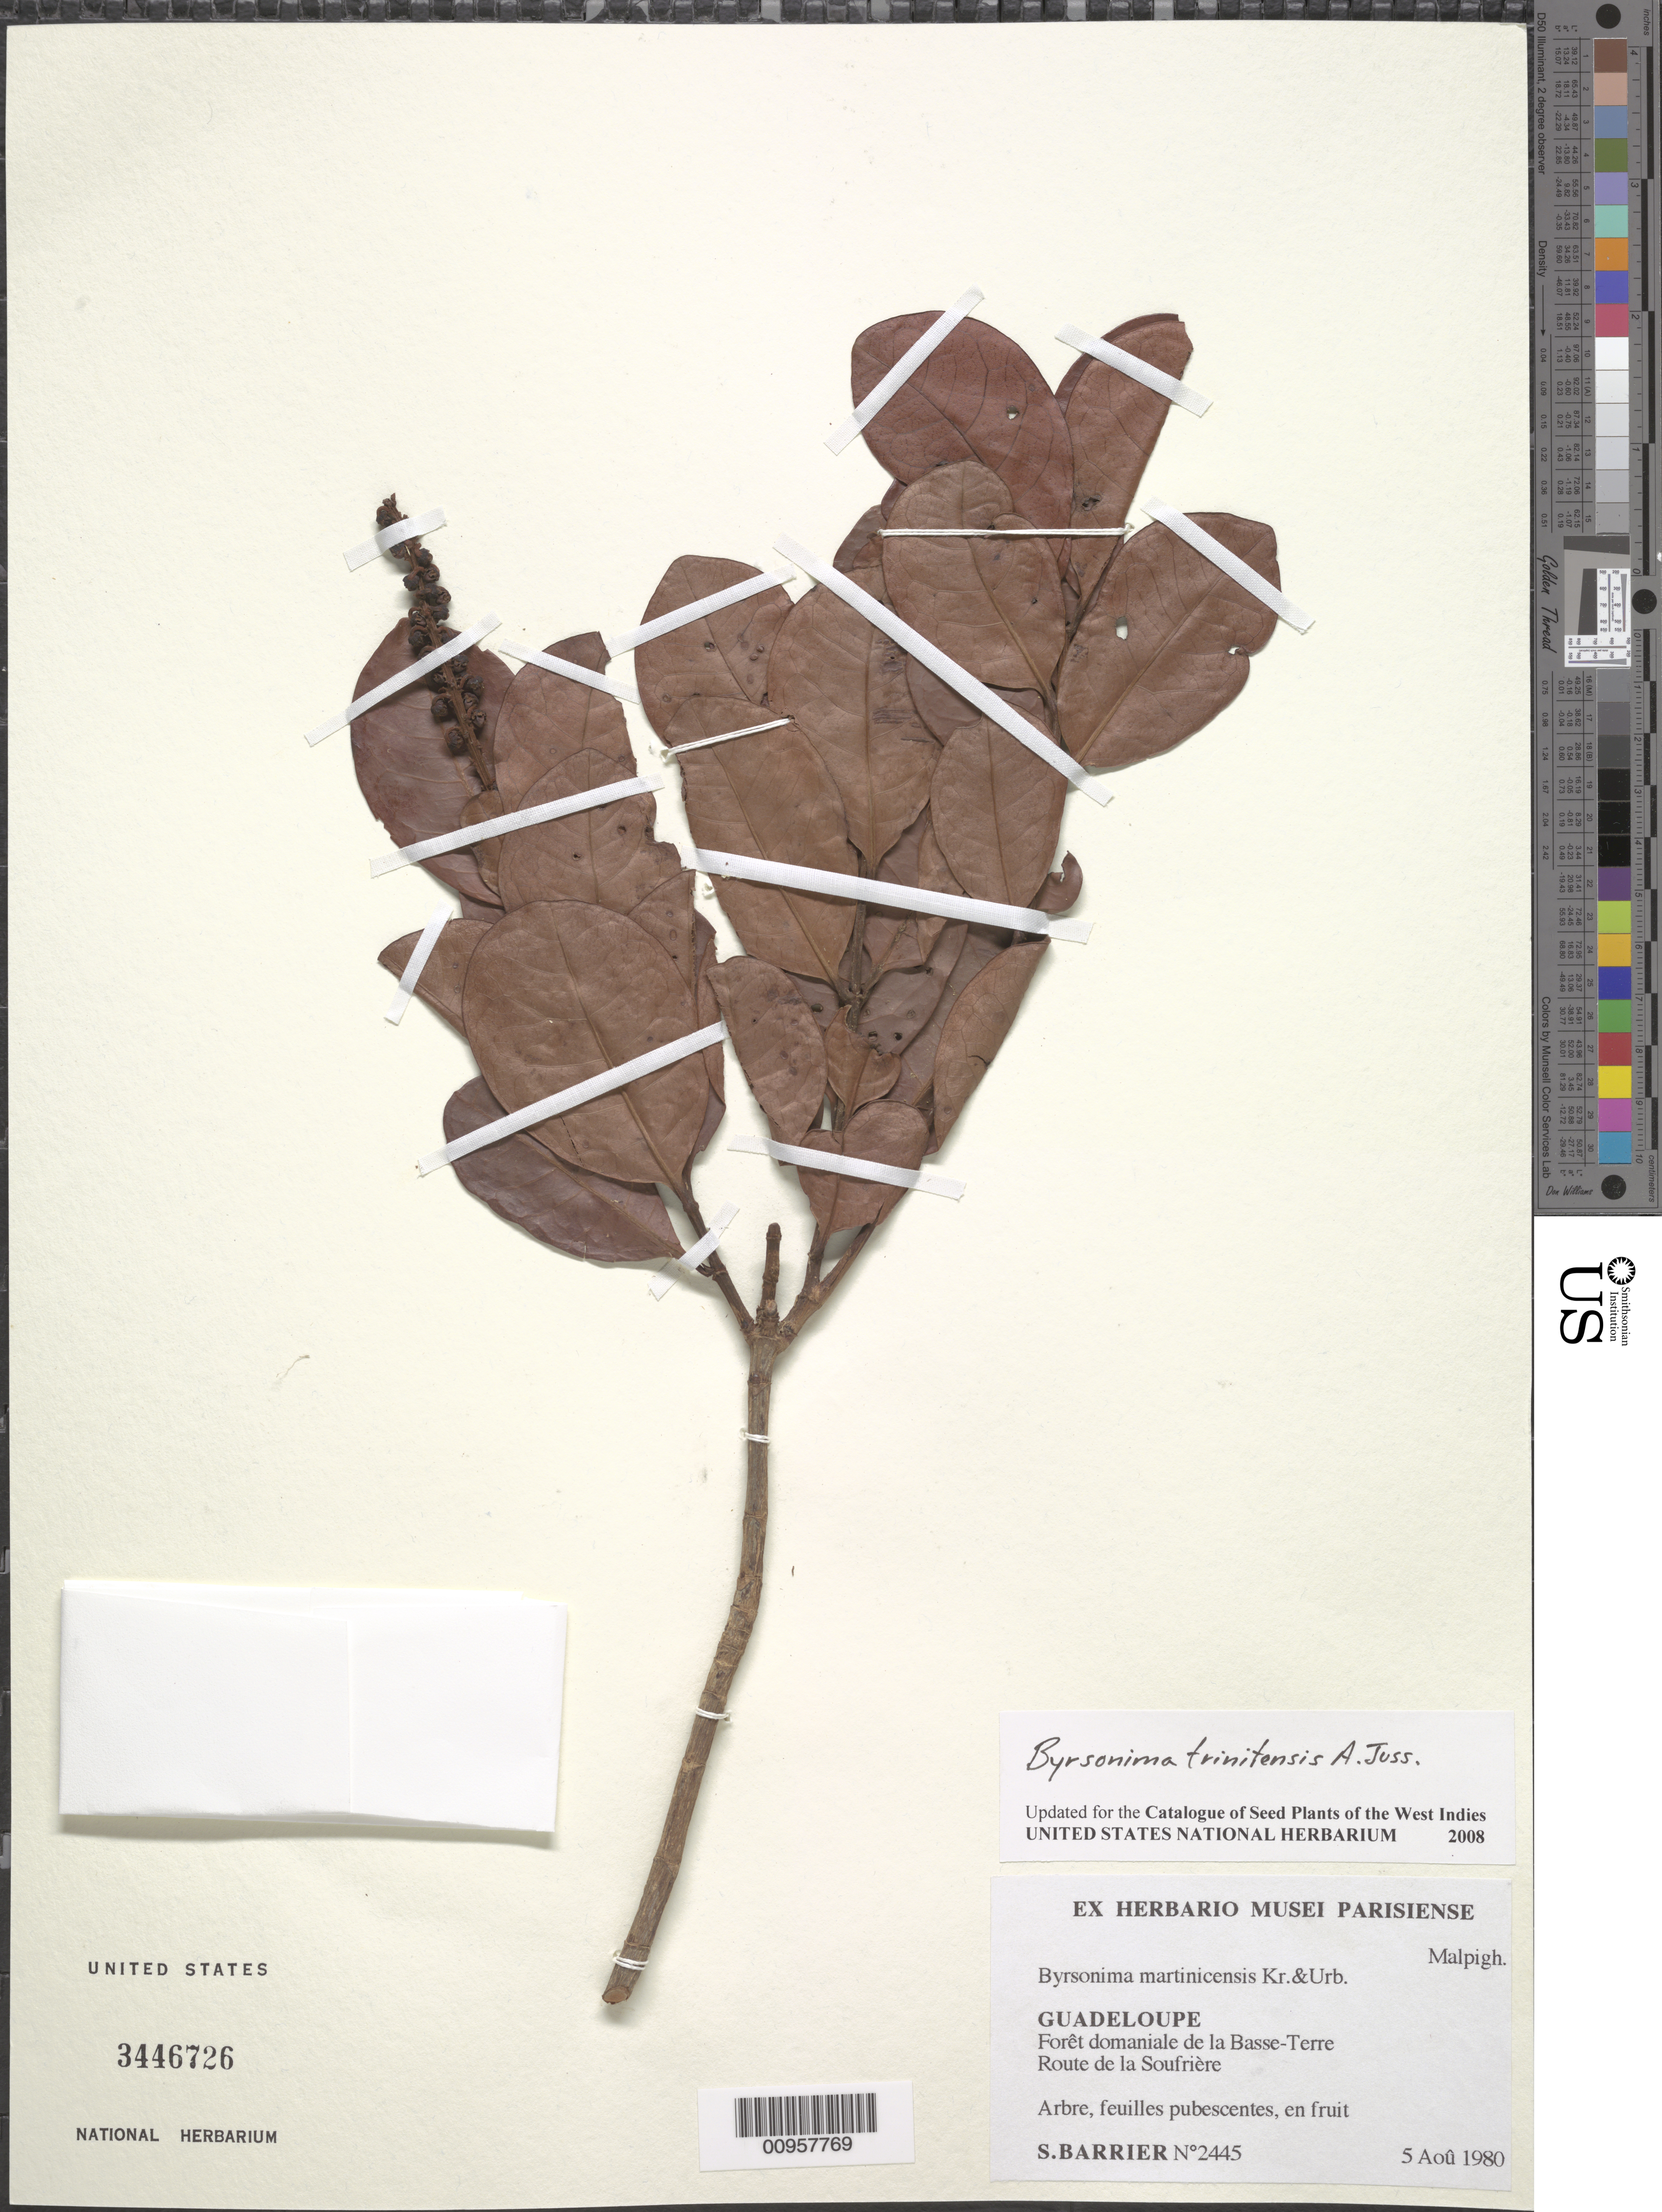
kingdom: Plantae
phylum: Tracheophyta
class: Magnoliopsida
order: Malpighiales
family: Malpighiaceae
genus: Byrsonima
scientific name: Byrsonima trinitensis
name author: A. Juss.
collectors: S. Barrier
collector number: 2445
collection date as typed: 05 Aug 1980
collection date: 1980-08-05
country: Guadeloupe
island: Basse Terre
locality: Basse Terre, route de la Soufrière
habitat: Forêt domaniale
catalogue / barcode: US 3446726